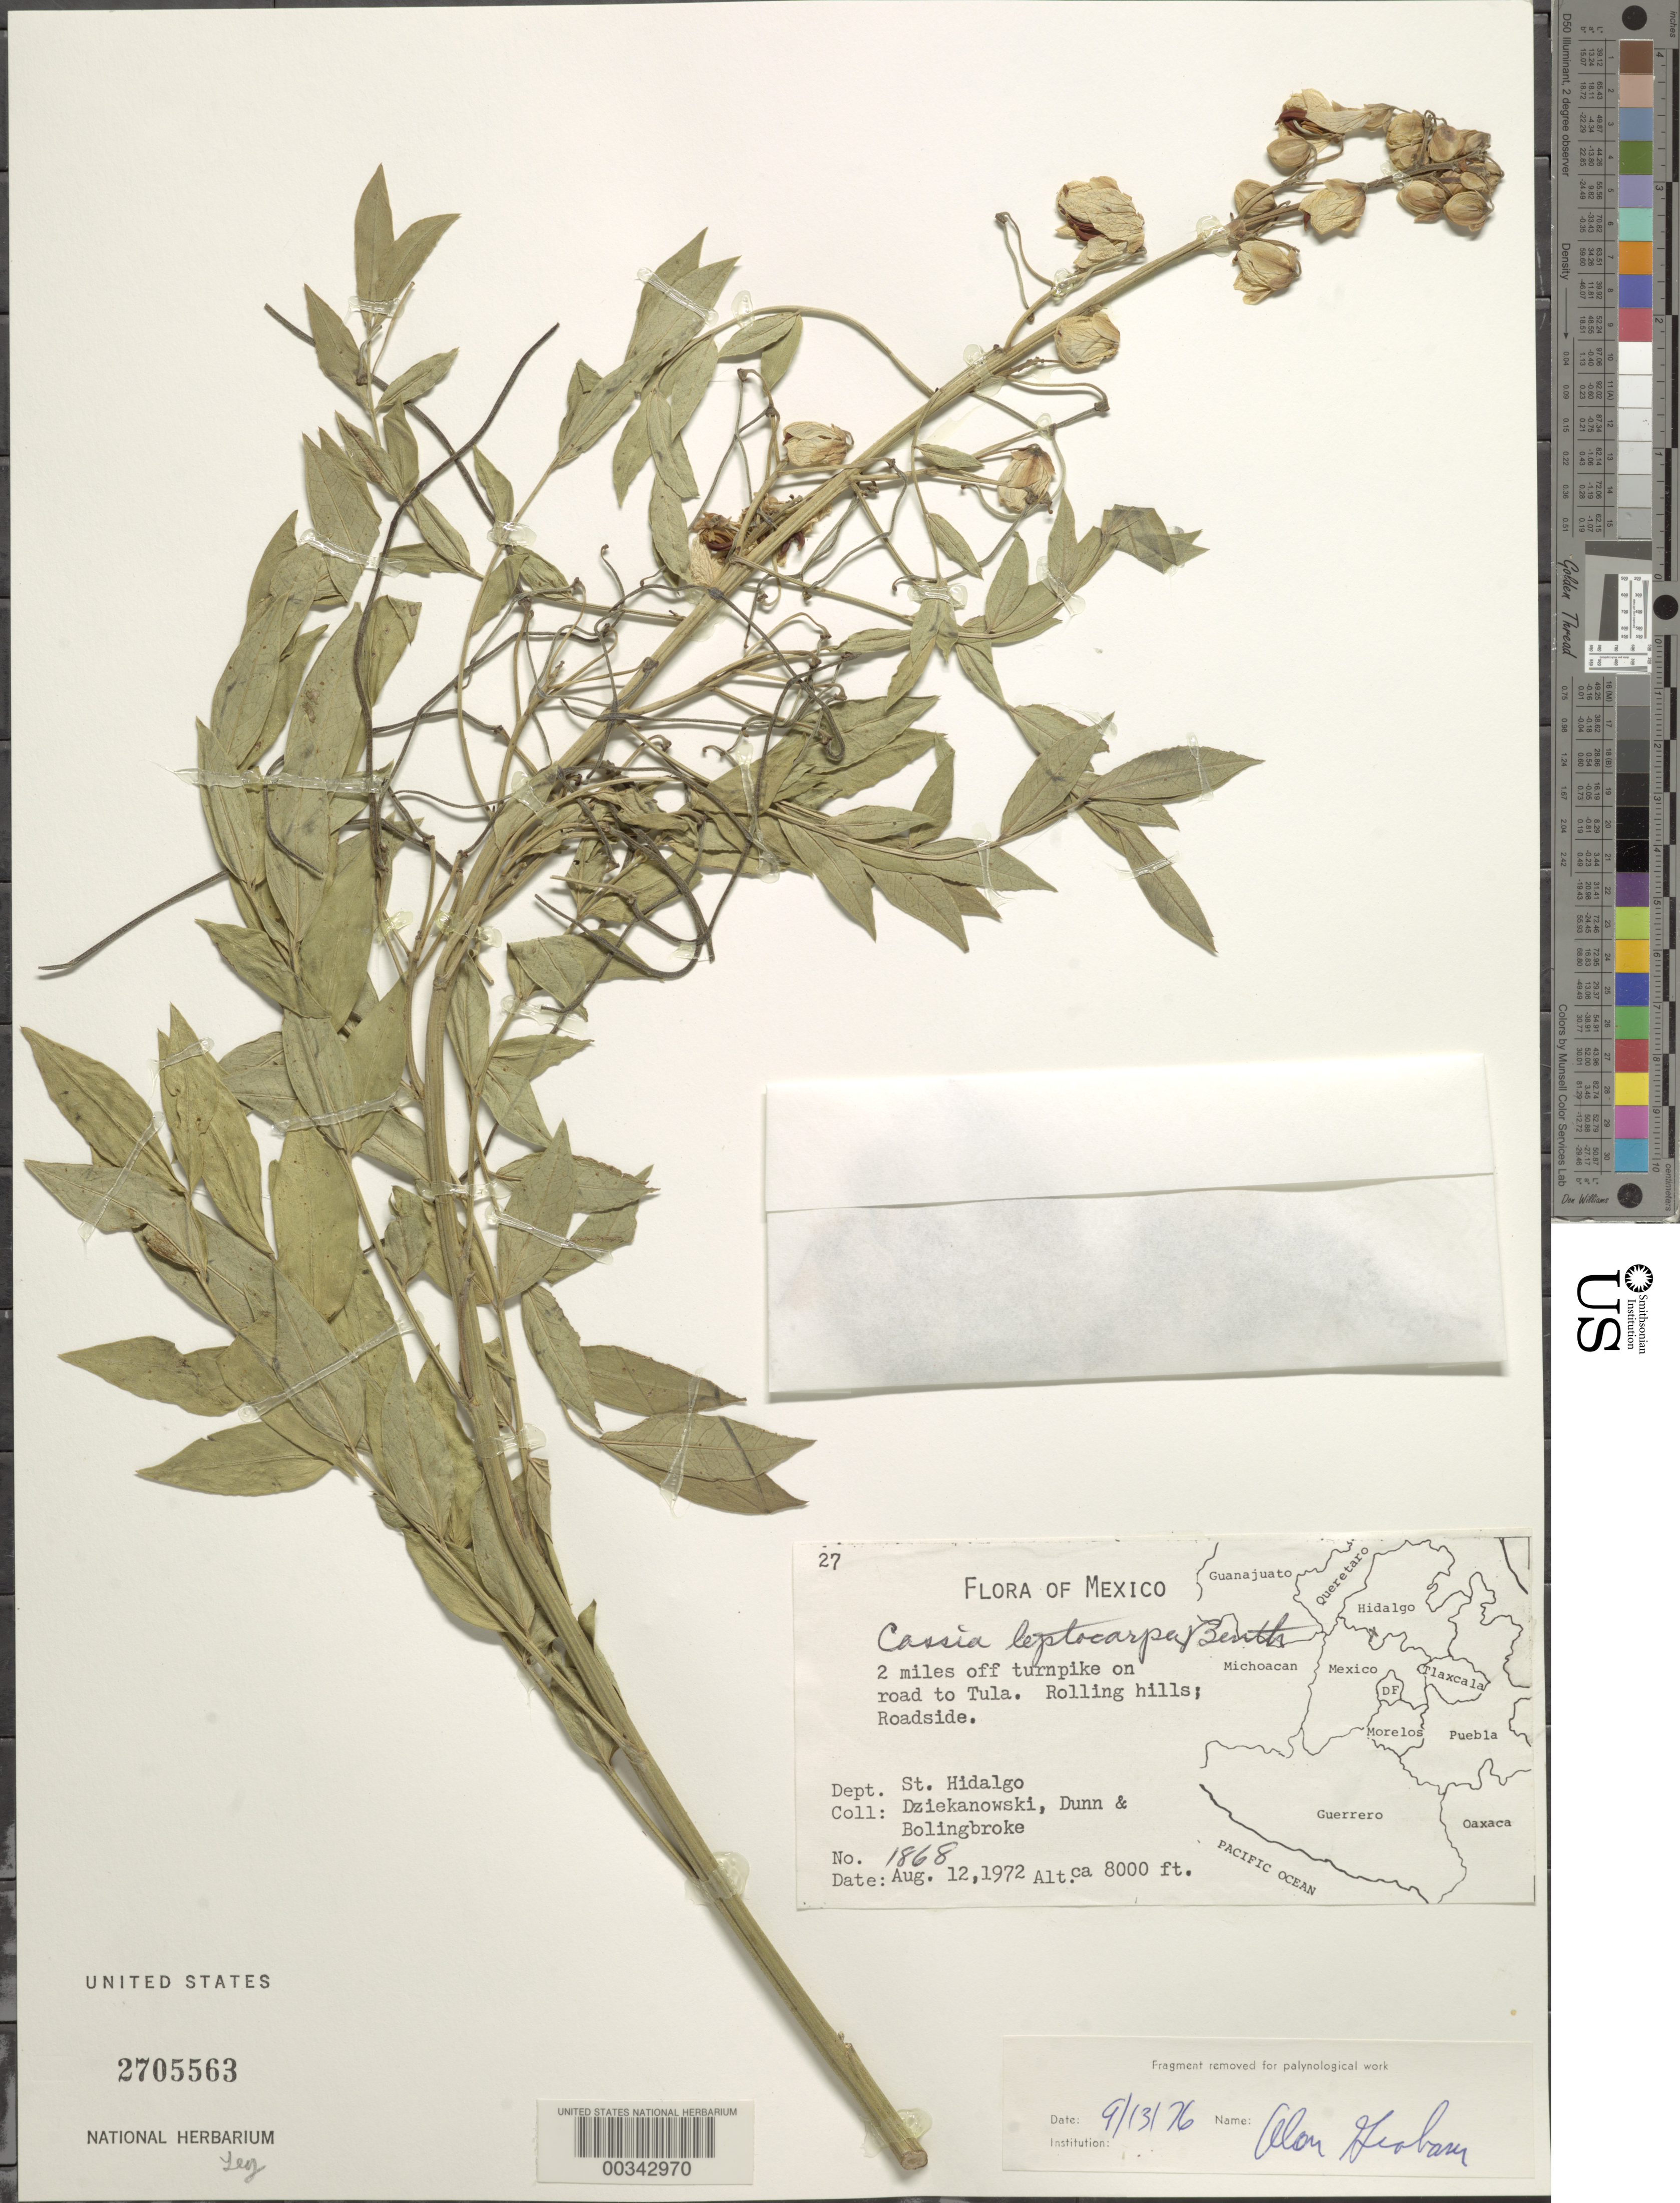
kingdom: Plantae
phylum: Tracheophyta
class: Magnoliopsida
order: Fabales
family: Fabaceae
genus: Senna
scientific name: Senna hirsuta var. leptocarpa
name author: (Benth.) H.S. Irwin & Barneby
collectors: -. Dziekanowski, -- Dunn & -. Bolingbroke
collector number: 1868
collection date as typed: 12 Aug 1972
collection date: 1972-08-12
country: Mexico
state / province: Hidalgo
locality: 2 mi off turnpike on road to Tula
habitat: Rolling hills; roadside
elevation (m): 2438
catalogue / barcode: US 2705563